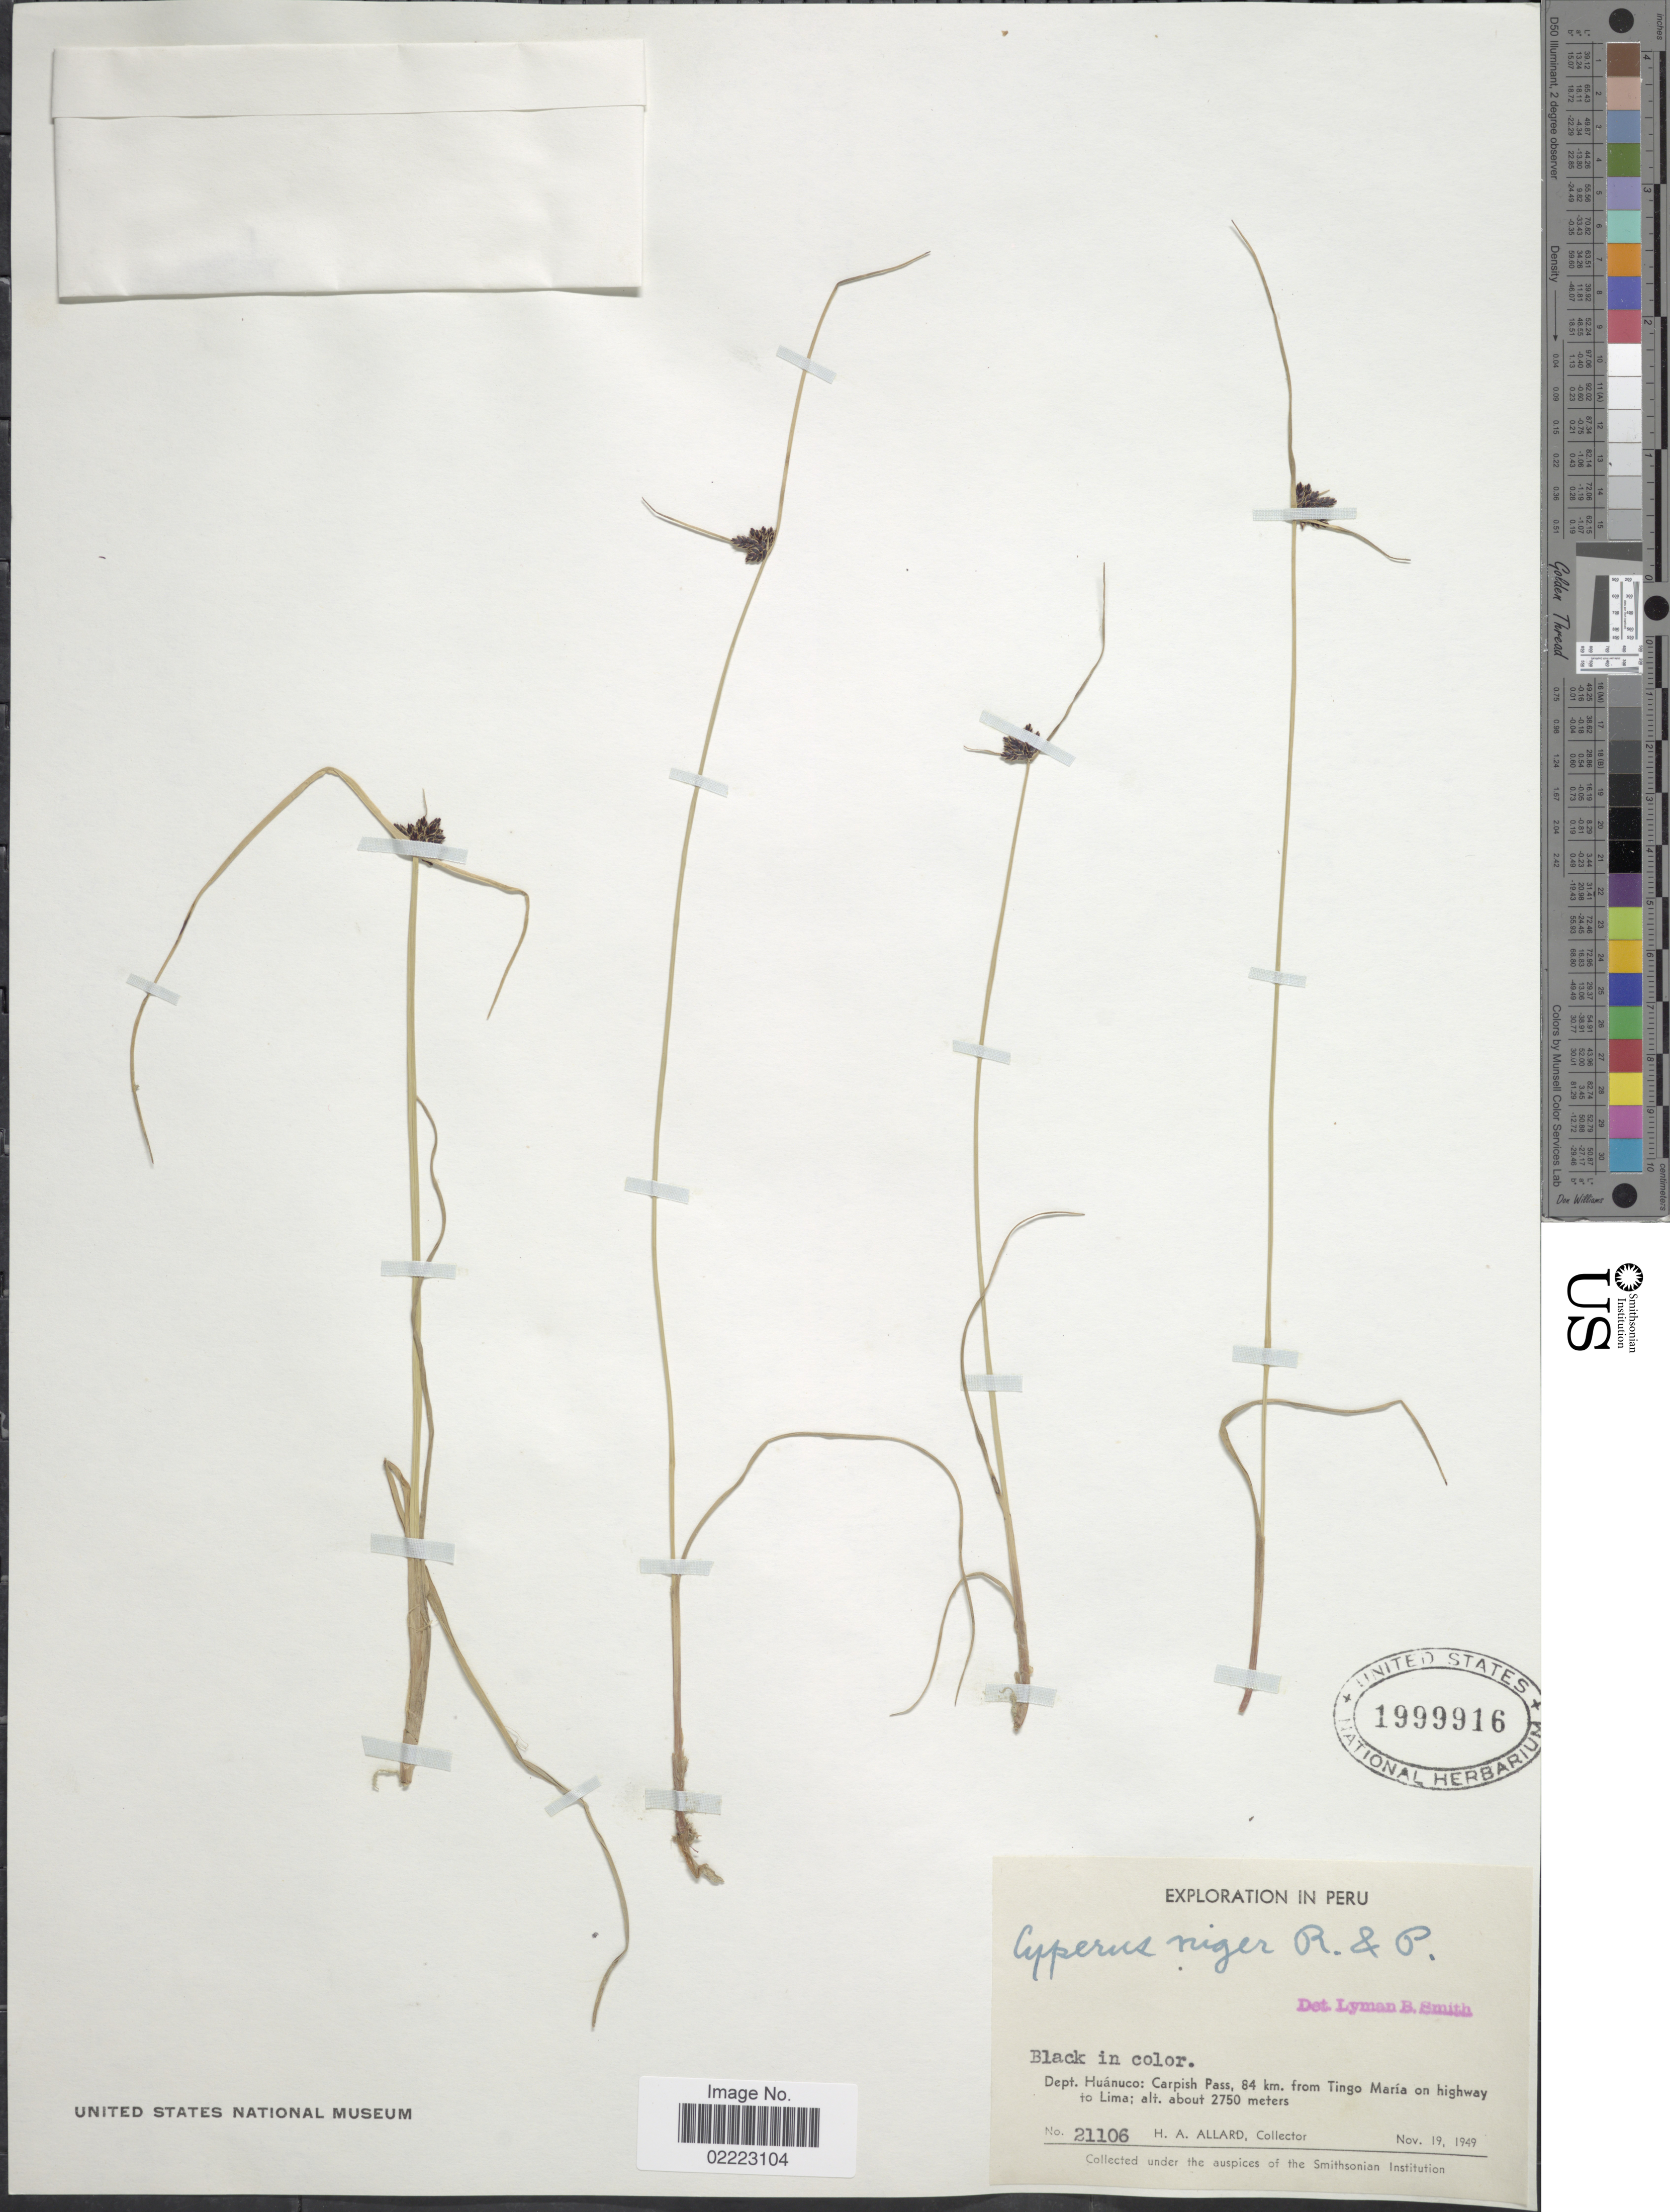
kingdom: Plantae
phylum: Tracheophyta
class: Liliopsida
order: Poales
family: Cyperaceae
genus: Cyperus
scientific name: Cyperus niger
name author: Ruiz & Pav.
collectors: H. A. Allard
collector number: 21106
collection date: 1949-11-19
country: Peru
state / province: Huánuco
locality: Dept. Huánuco: Carpish Pass, 84 km from Tingo María on highway to Lima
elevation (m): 2750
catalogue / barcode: US 1999916